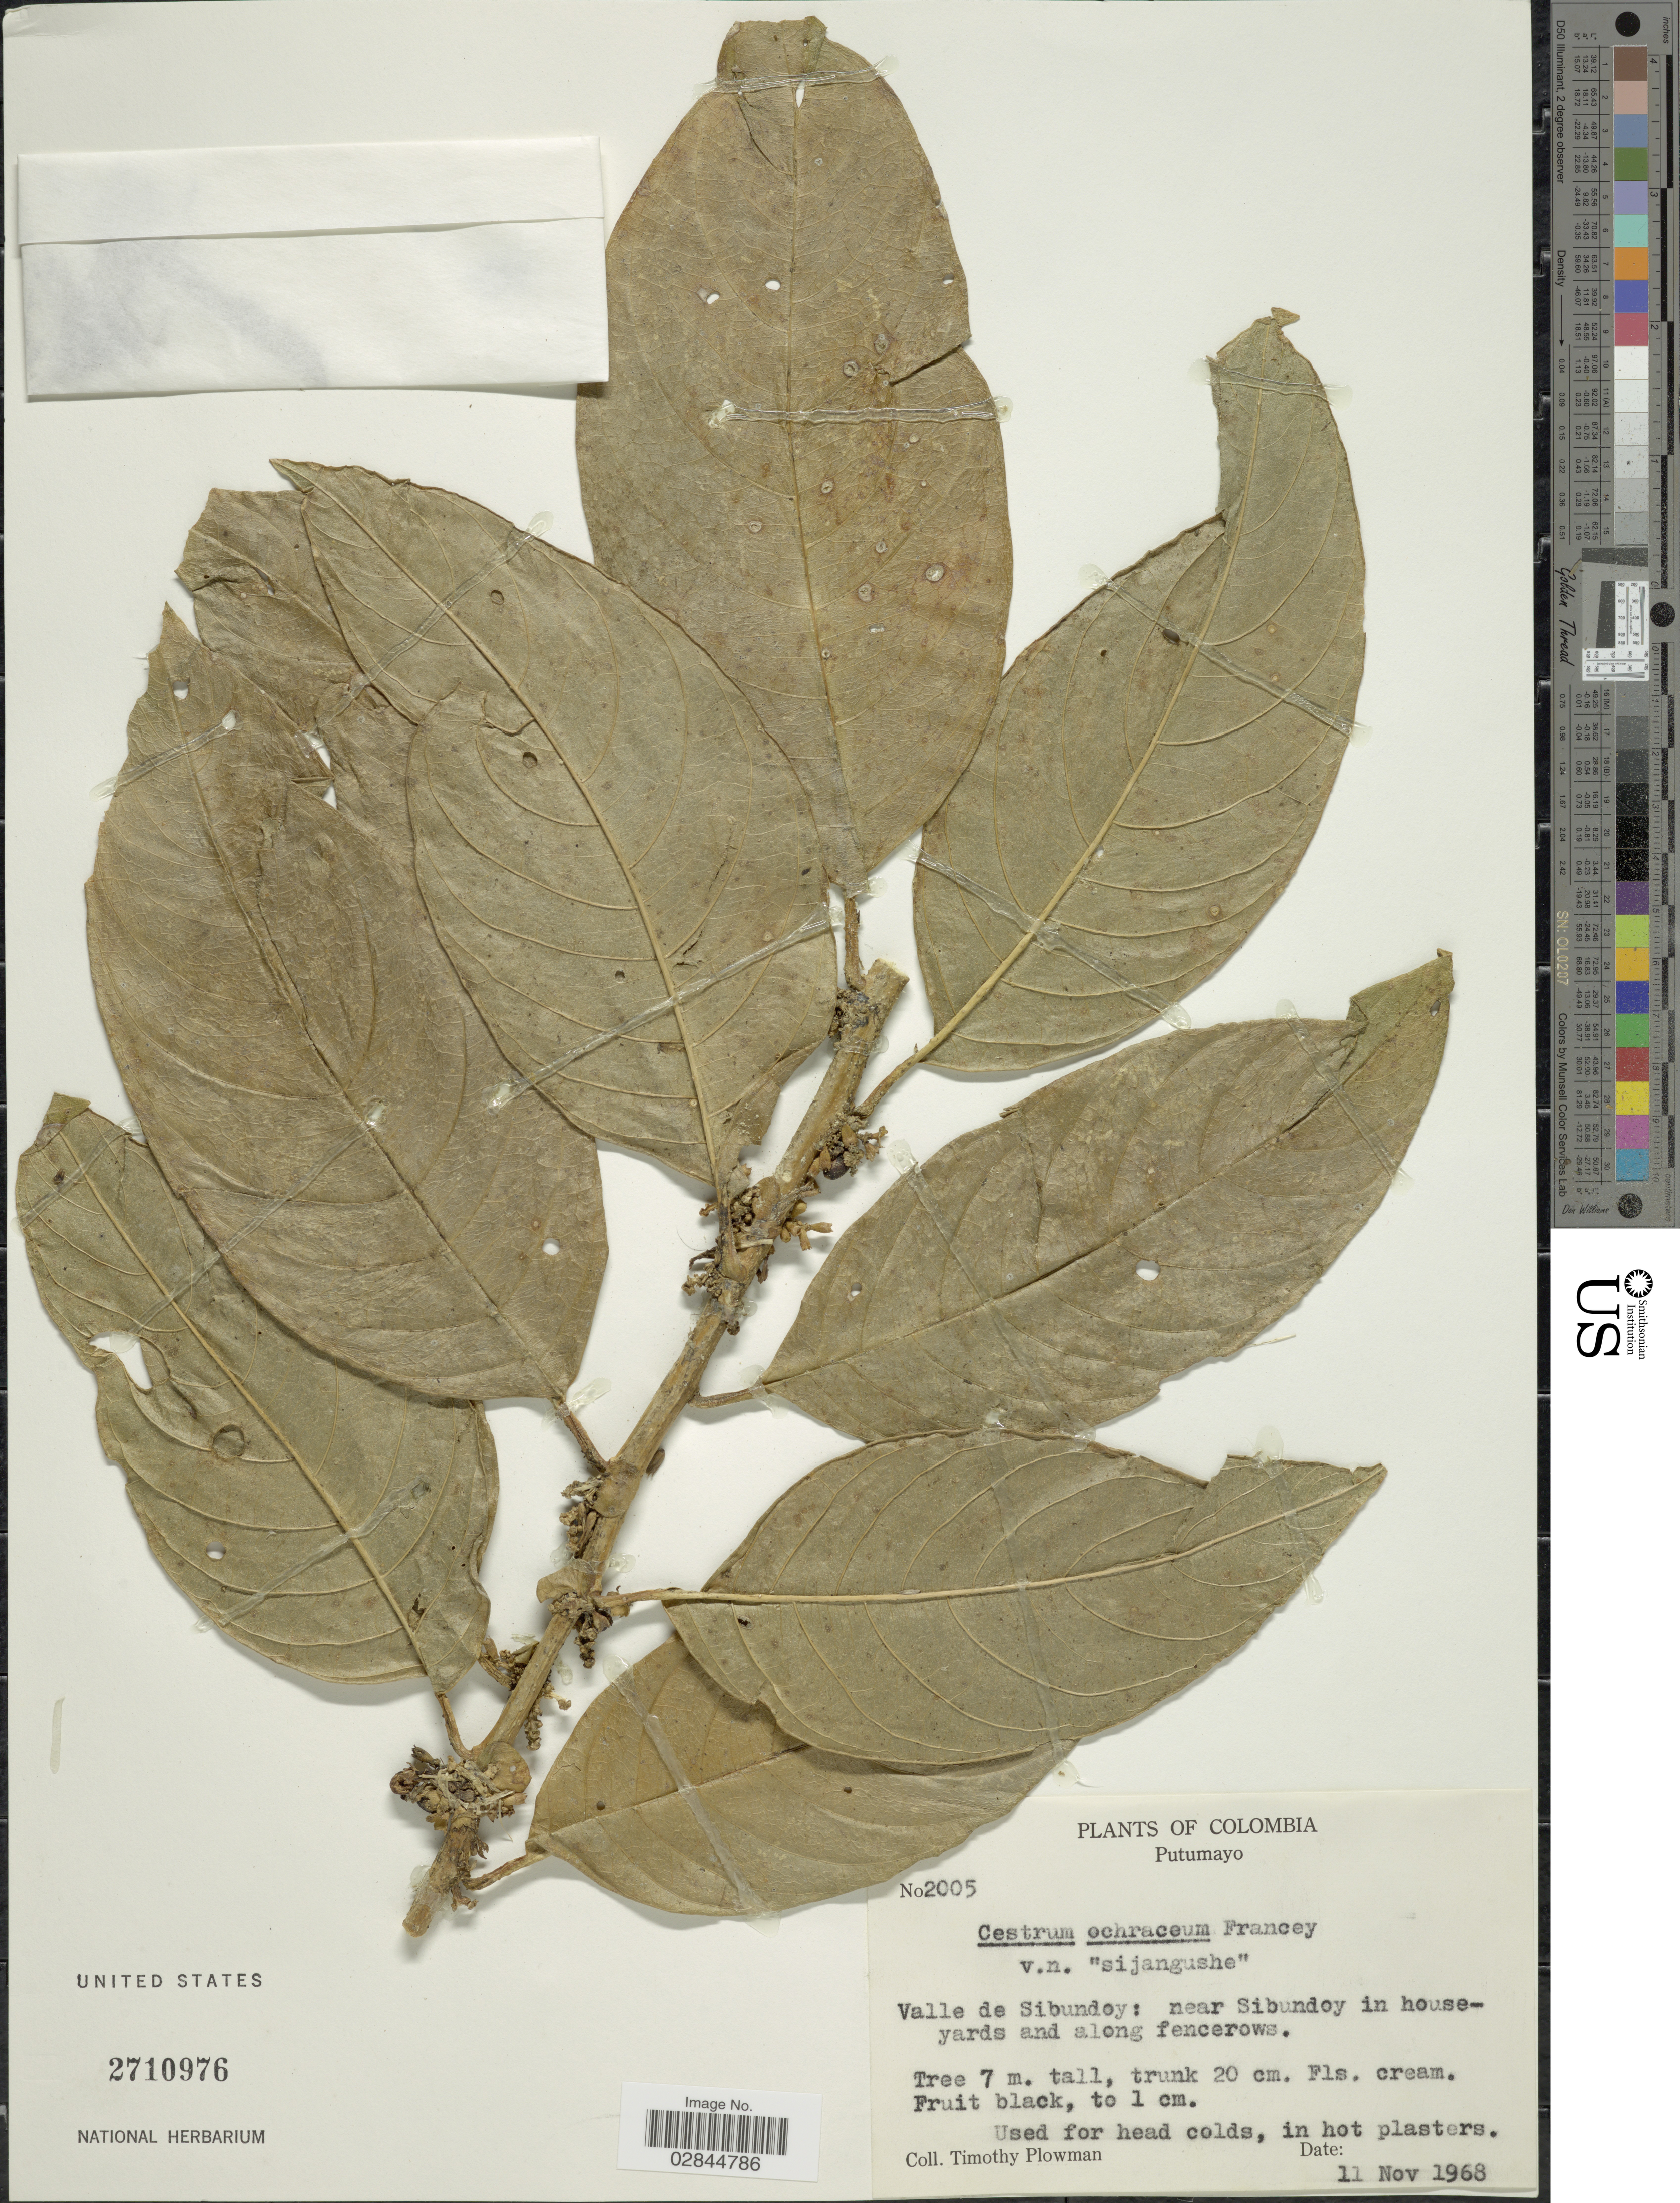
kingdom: Plantae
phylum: Tracheophyta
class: Magnoliopsida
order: Solanales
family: Solanaceae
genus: Cestrum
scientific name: Cestrum ochraceum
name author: Francey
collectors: T. Plowman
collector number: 2005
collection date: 1968-11-11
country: Colombia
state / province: Putumayo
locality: Valle de Sibundoy: near Sibundoy in houseyards and along fencerows.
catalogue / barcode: US 2710976